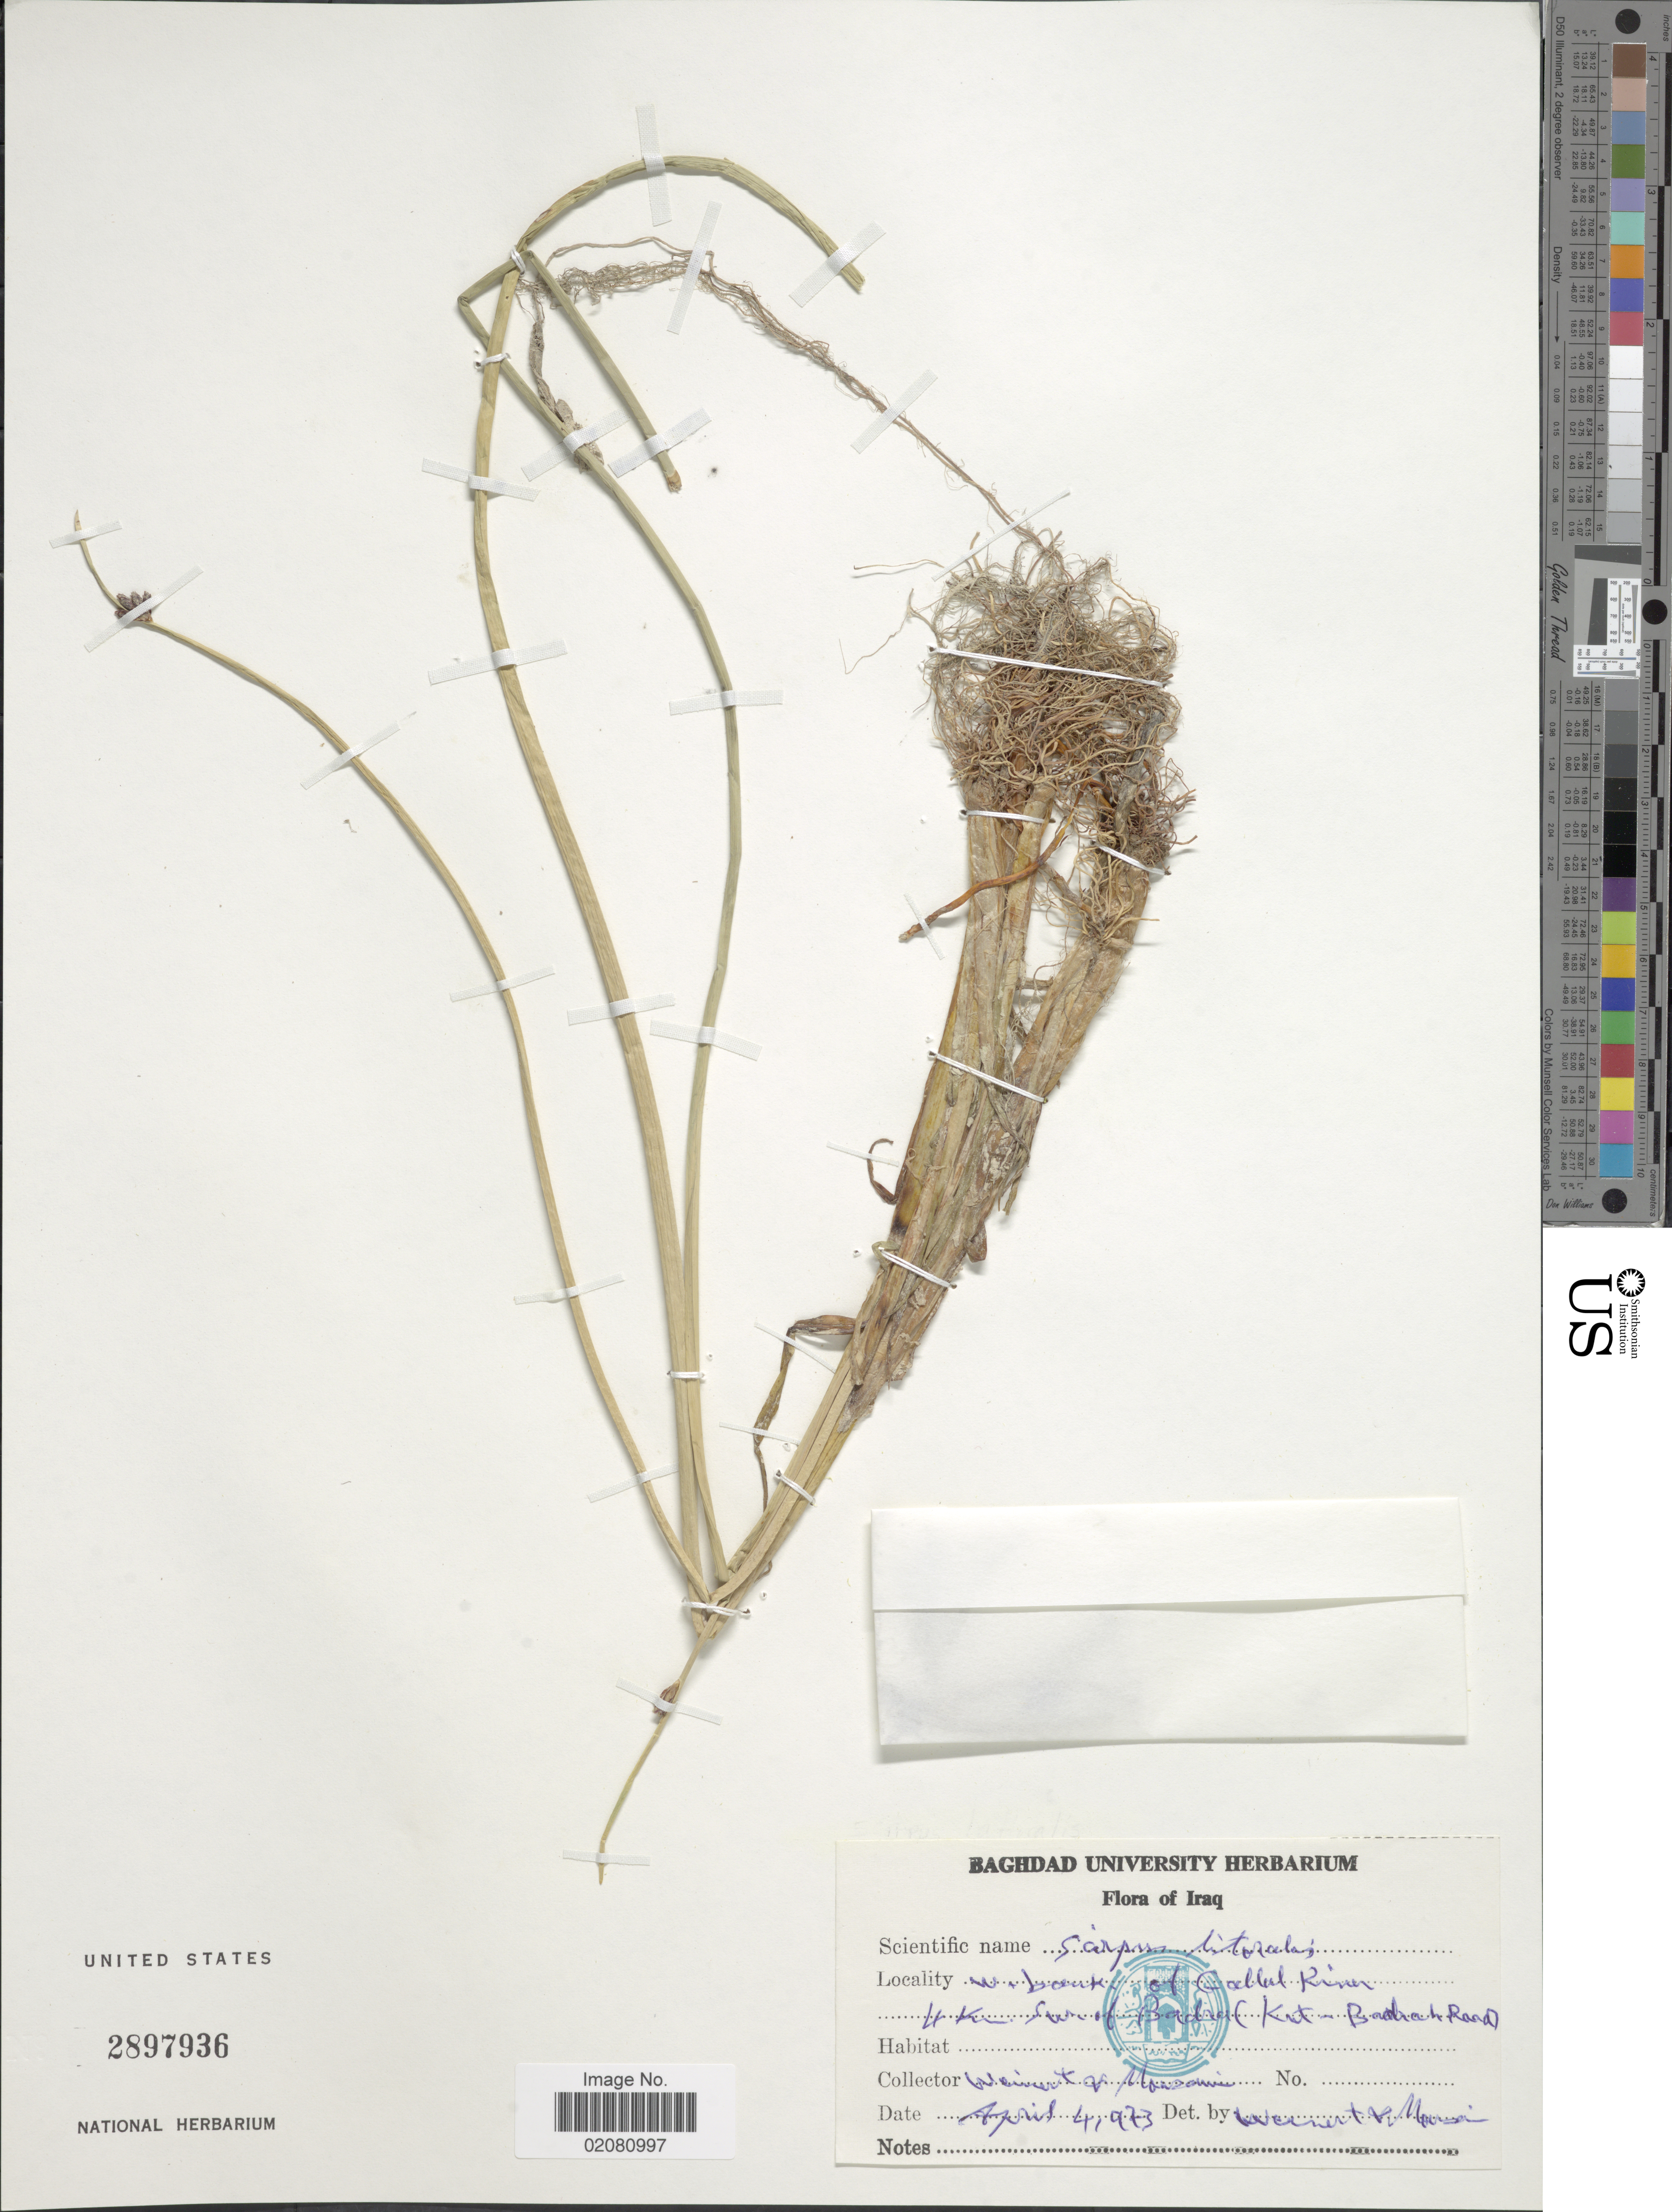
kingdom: Plantae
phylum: Tracheophyta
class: Liliopsida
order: Poales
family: Cyperaceae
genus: Schoenoplectus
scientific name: Schoenoplectus litoralis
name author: (Schrad.) Palla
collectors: Weinert, -- & Mousawi, --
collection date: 1973-04-04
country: Iraq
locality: W. bank of Gallul River, 4 km SW of Badra (Kut- Badrah Road).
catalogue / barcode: US 2897936